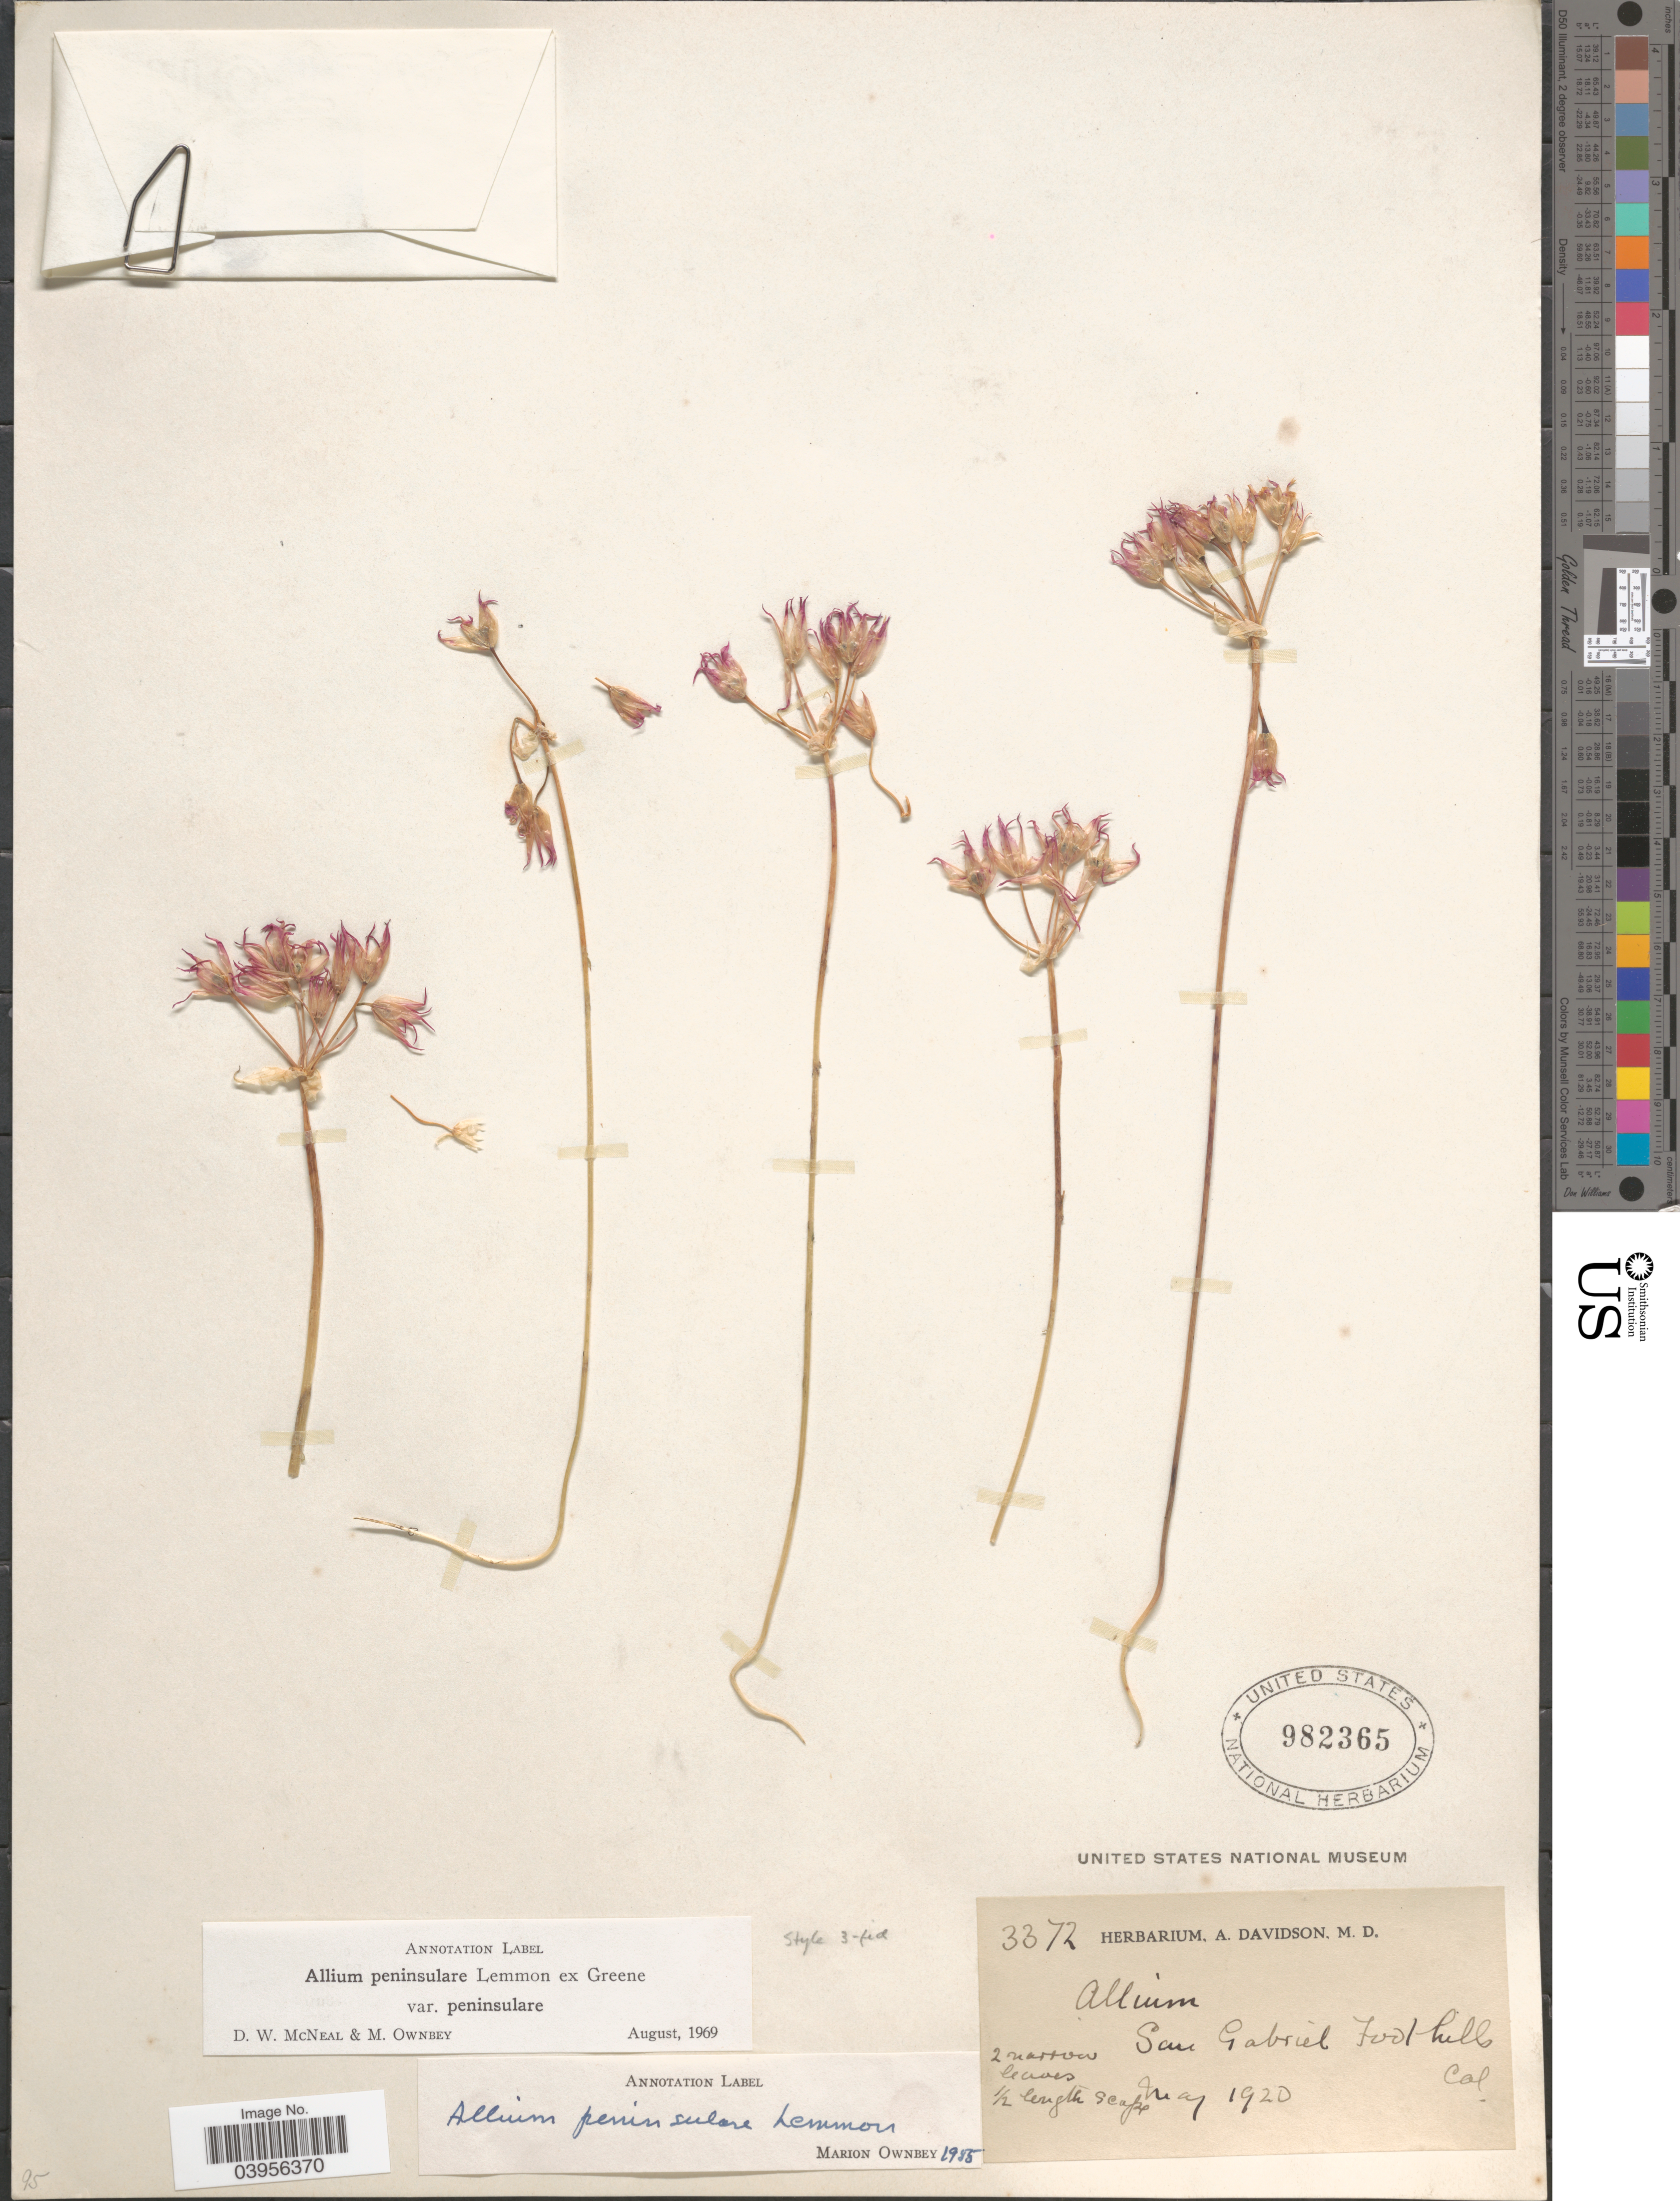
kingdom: Plantae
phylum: Tracheophyta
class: Liliopsida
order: Asparagales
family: Amaryllidaceae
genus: Allium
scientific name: Allium peninsulare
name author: Lemmon ex Greene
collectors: ex herb. A. Davidson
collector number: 3372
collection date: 1920-05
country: United States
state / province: California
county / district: Los Angeles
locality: San Gabriel Foothills.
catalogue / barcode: US 982365